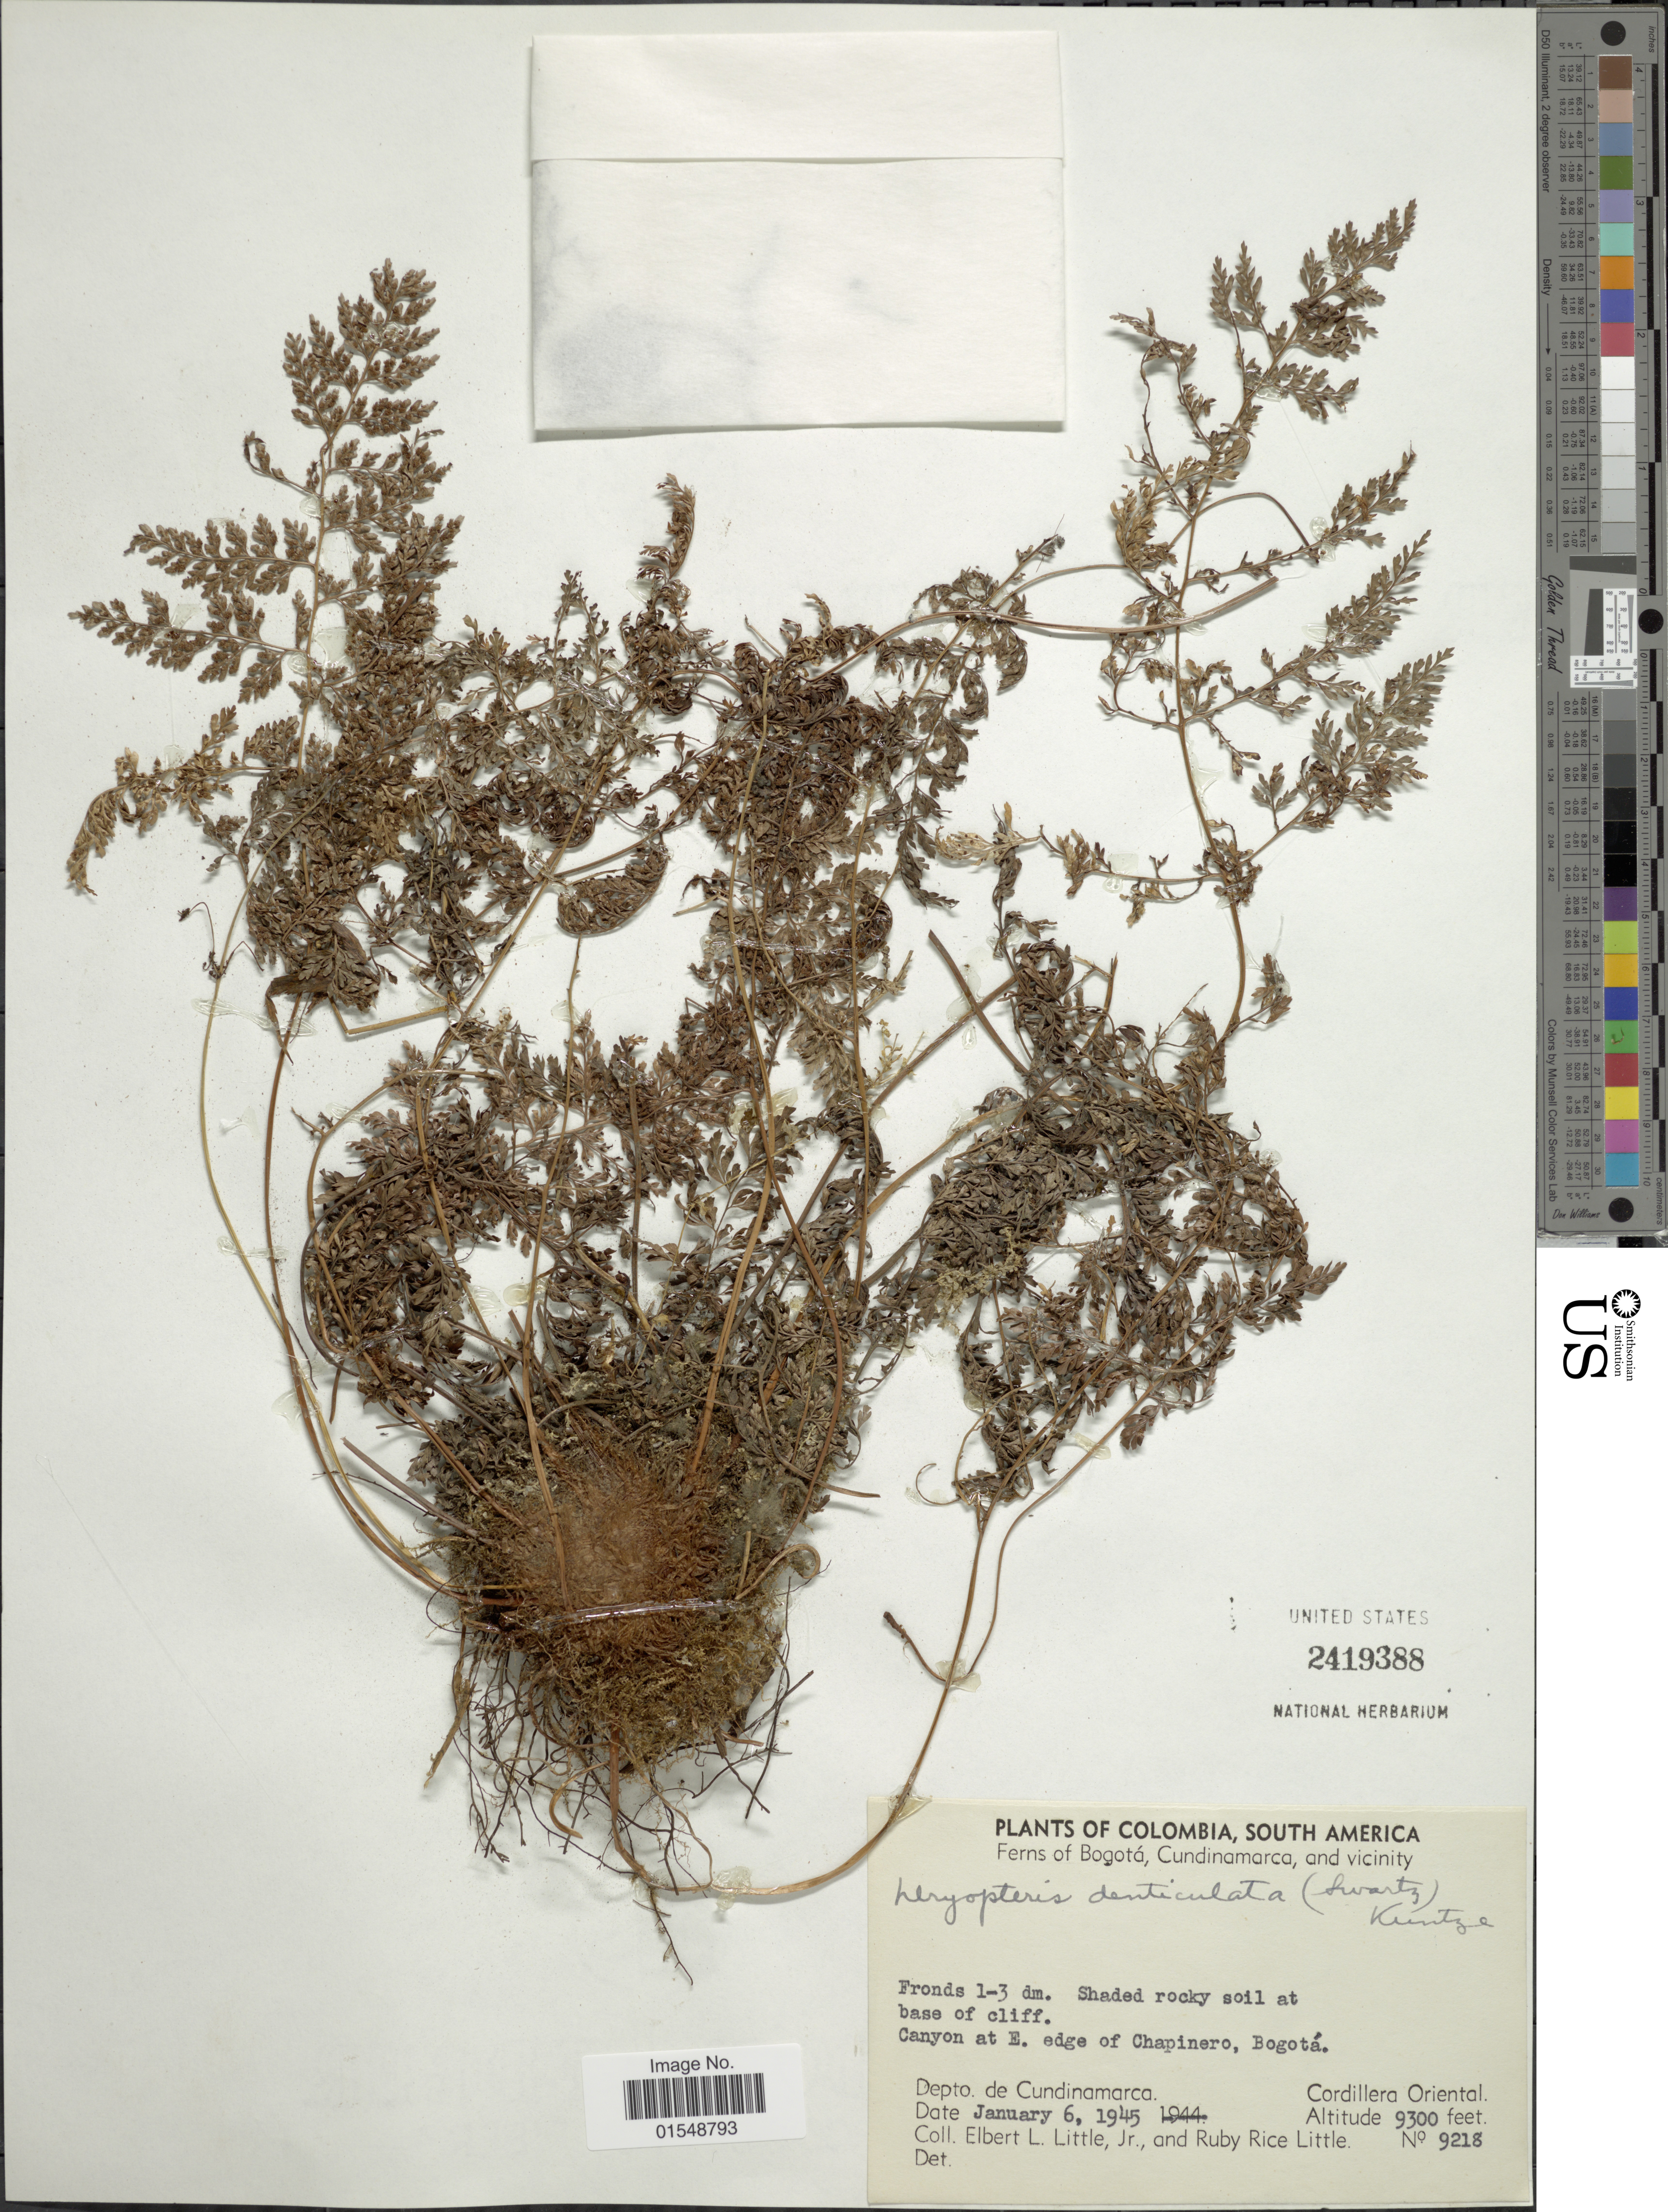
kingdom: Plantae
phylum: Tracheophyta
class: Polypodiopsida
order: Polypodiales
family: Dryopteridaceae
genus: Arachniodes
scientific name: Arachniodes denticulata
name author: (Sw.) Ching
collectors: E. L. Little & R. R. Little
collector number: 9218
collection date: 1945-01-06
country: Colombia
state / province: Cundinamarca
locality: South America, Bogotá, Cundinamarca and vicinity, Canyon at E. edge of Chapinero, Bogotá, Cordillera Oriental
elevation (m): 2835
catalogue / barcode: US 2419388